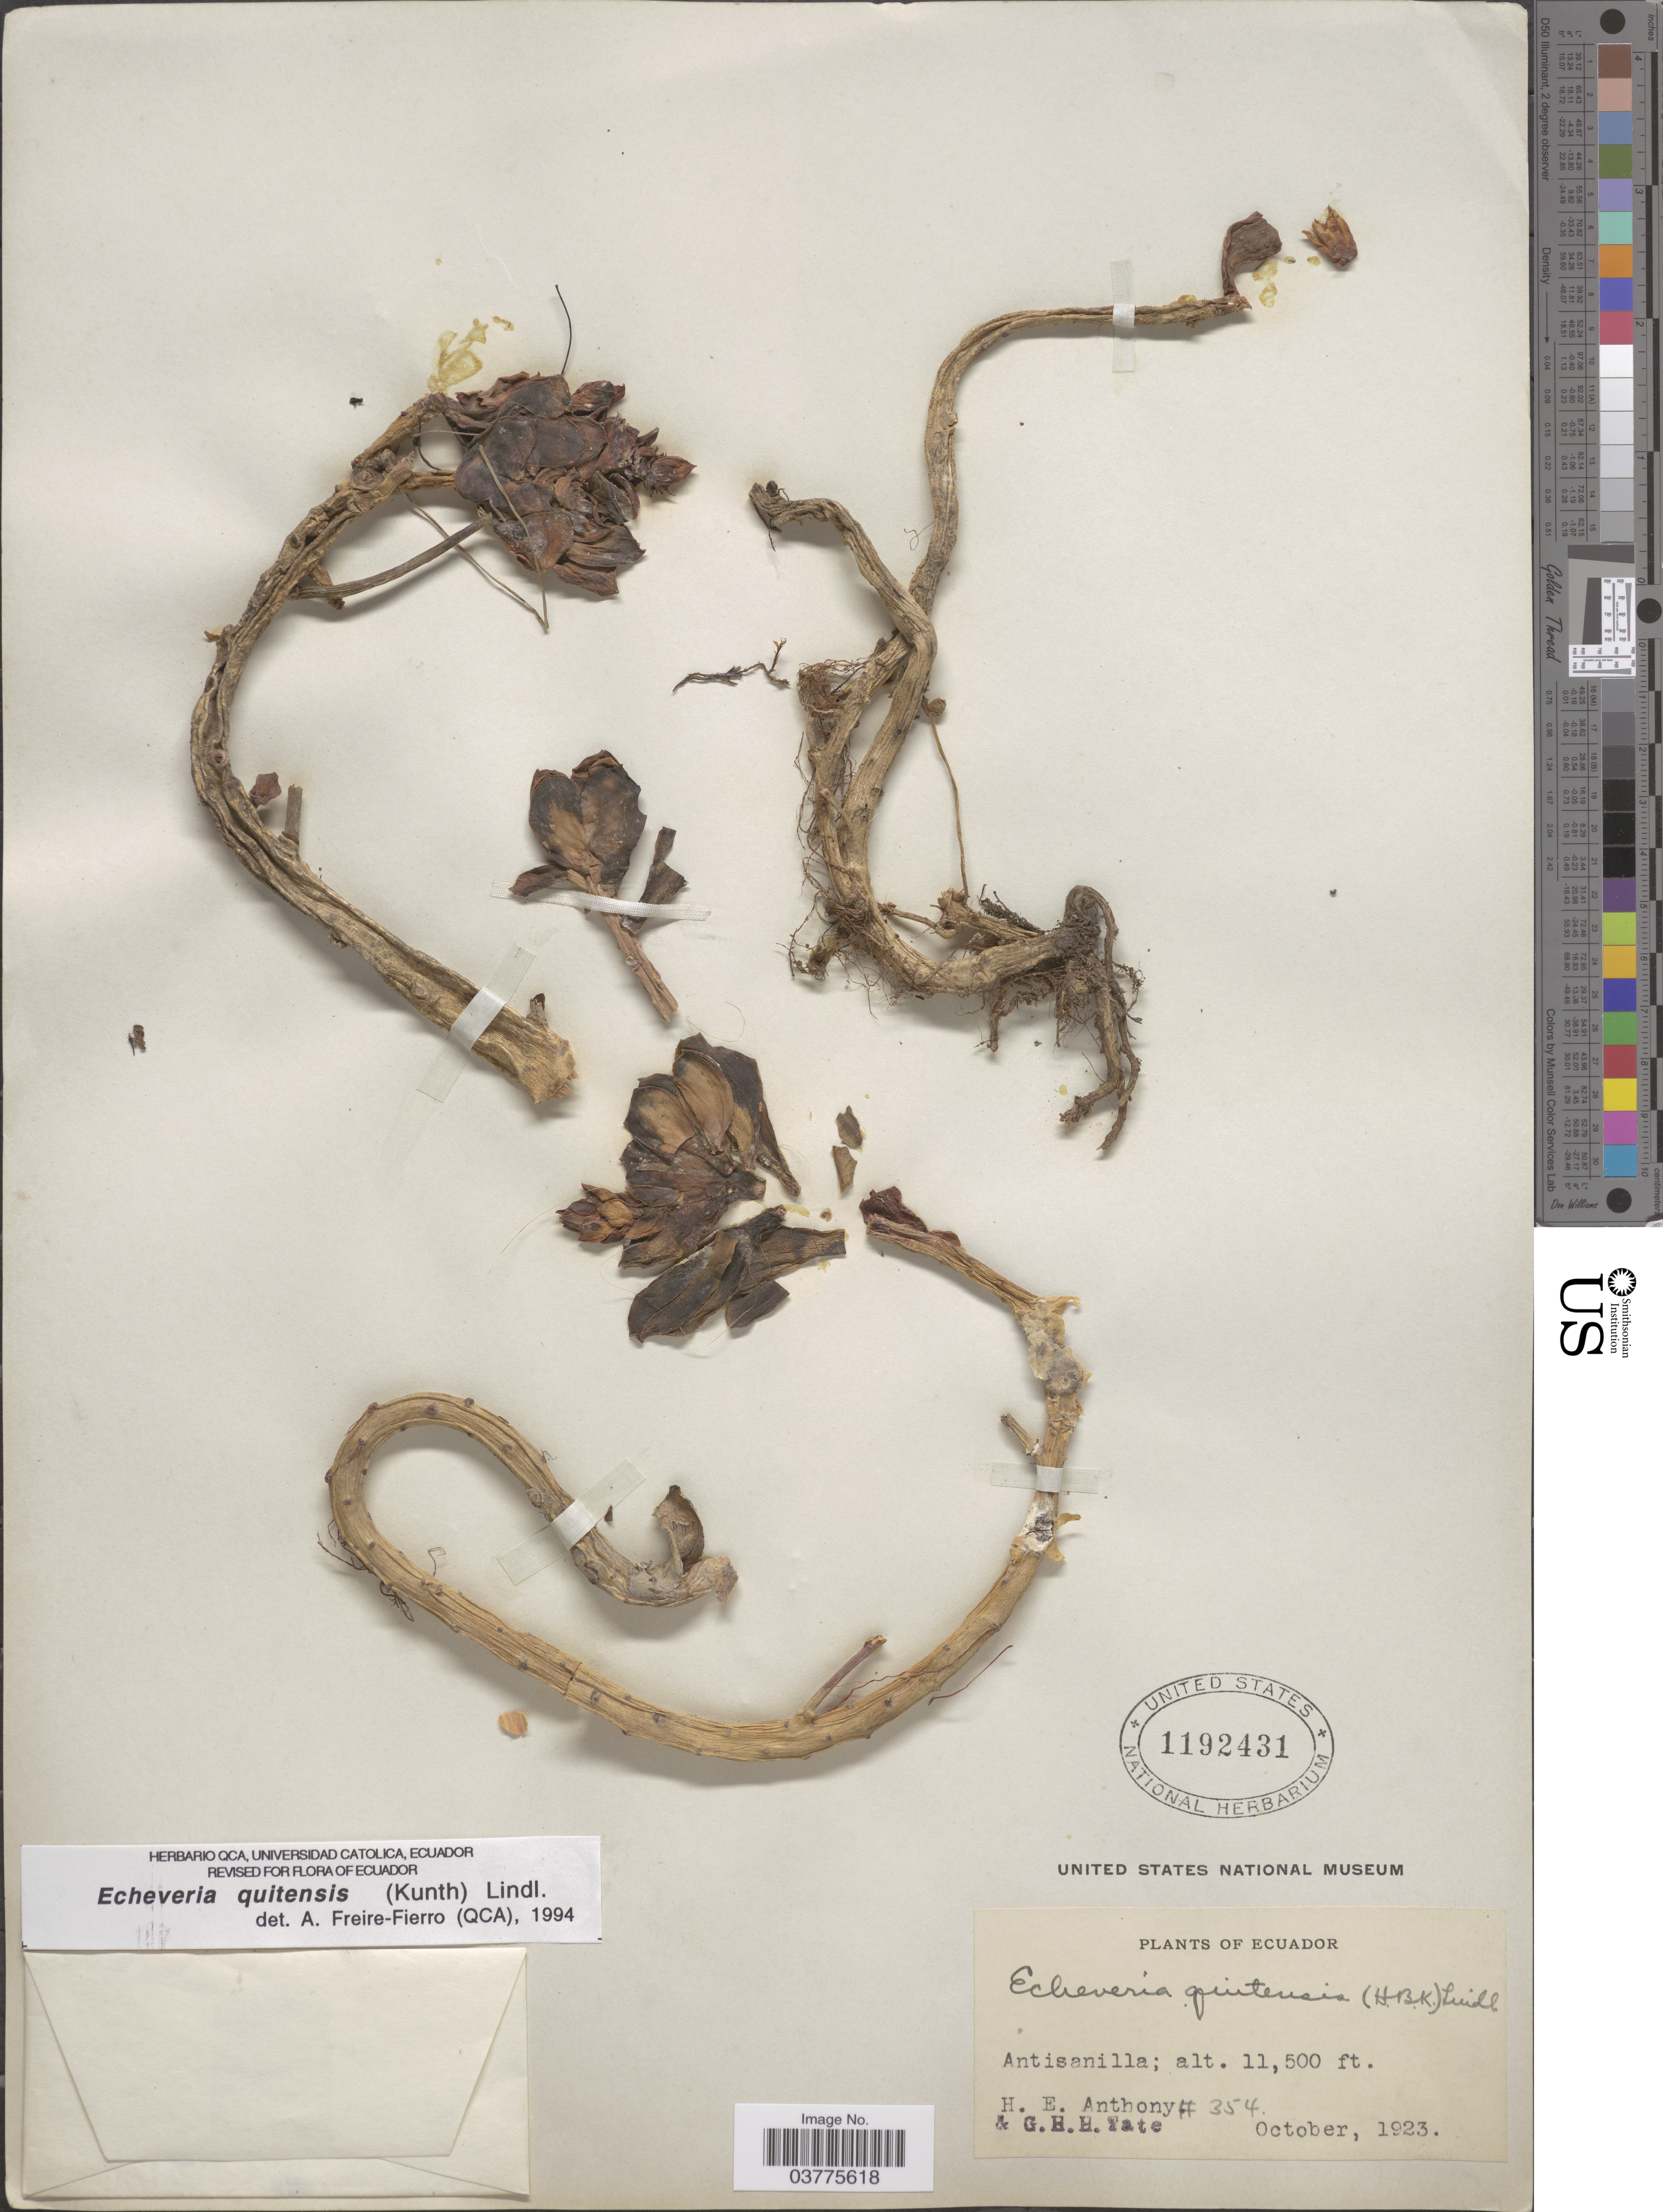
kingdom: Plantae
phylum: Tracheophyta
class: Magnoliopsida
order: Saxifragales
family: Crassulaceae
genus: Echeveria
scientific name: Echeveria quitensis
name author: (Kunth) Lindl.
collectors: H. E. Anthony & G. H. H.Tate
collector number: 354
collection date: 1923-10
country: Ecuador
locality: Antisanilla.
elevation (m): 3505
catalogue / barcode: US 1192431